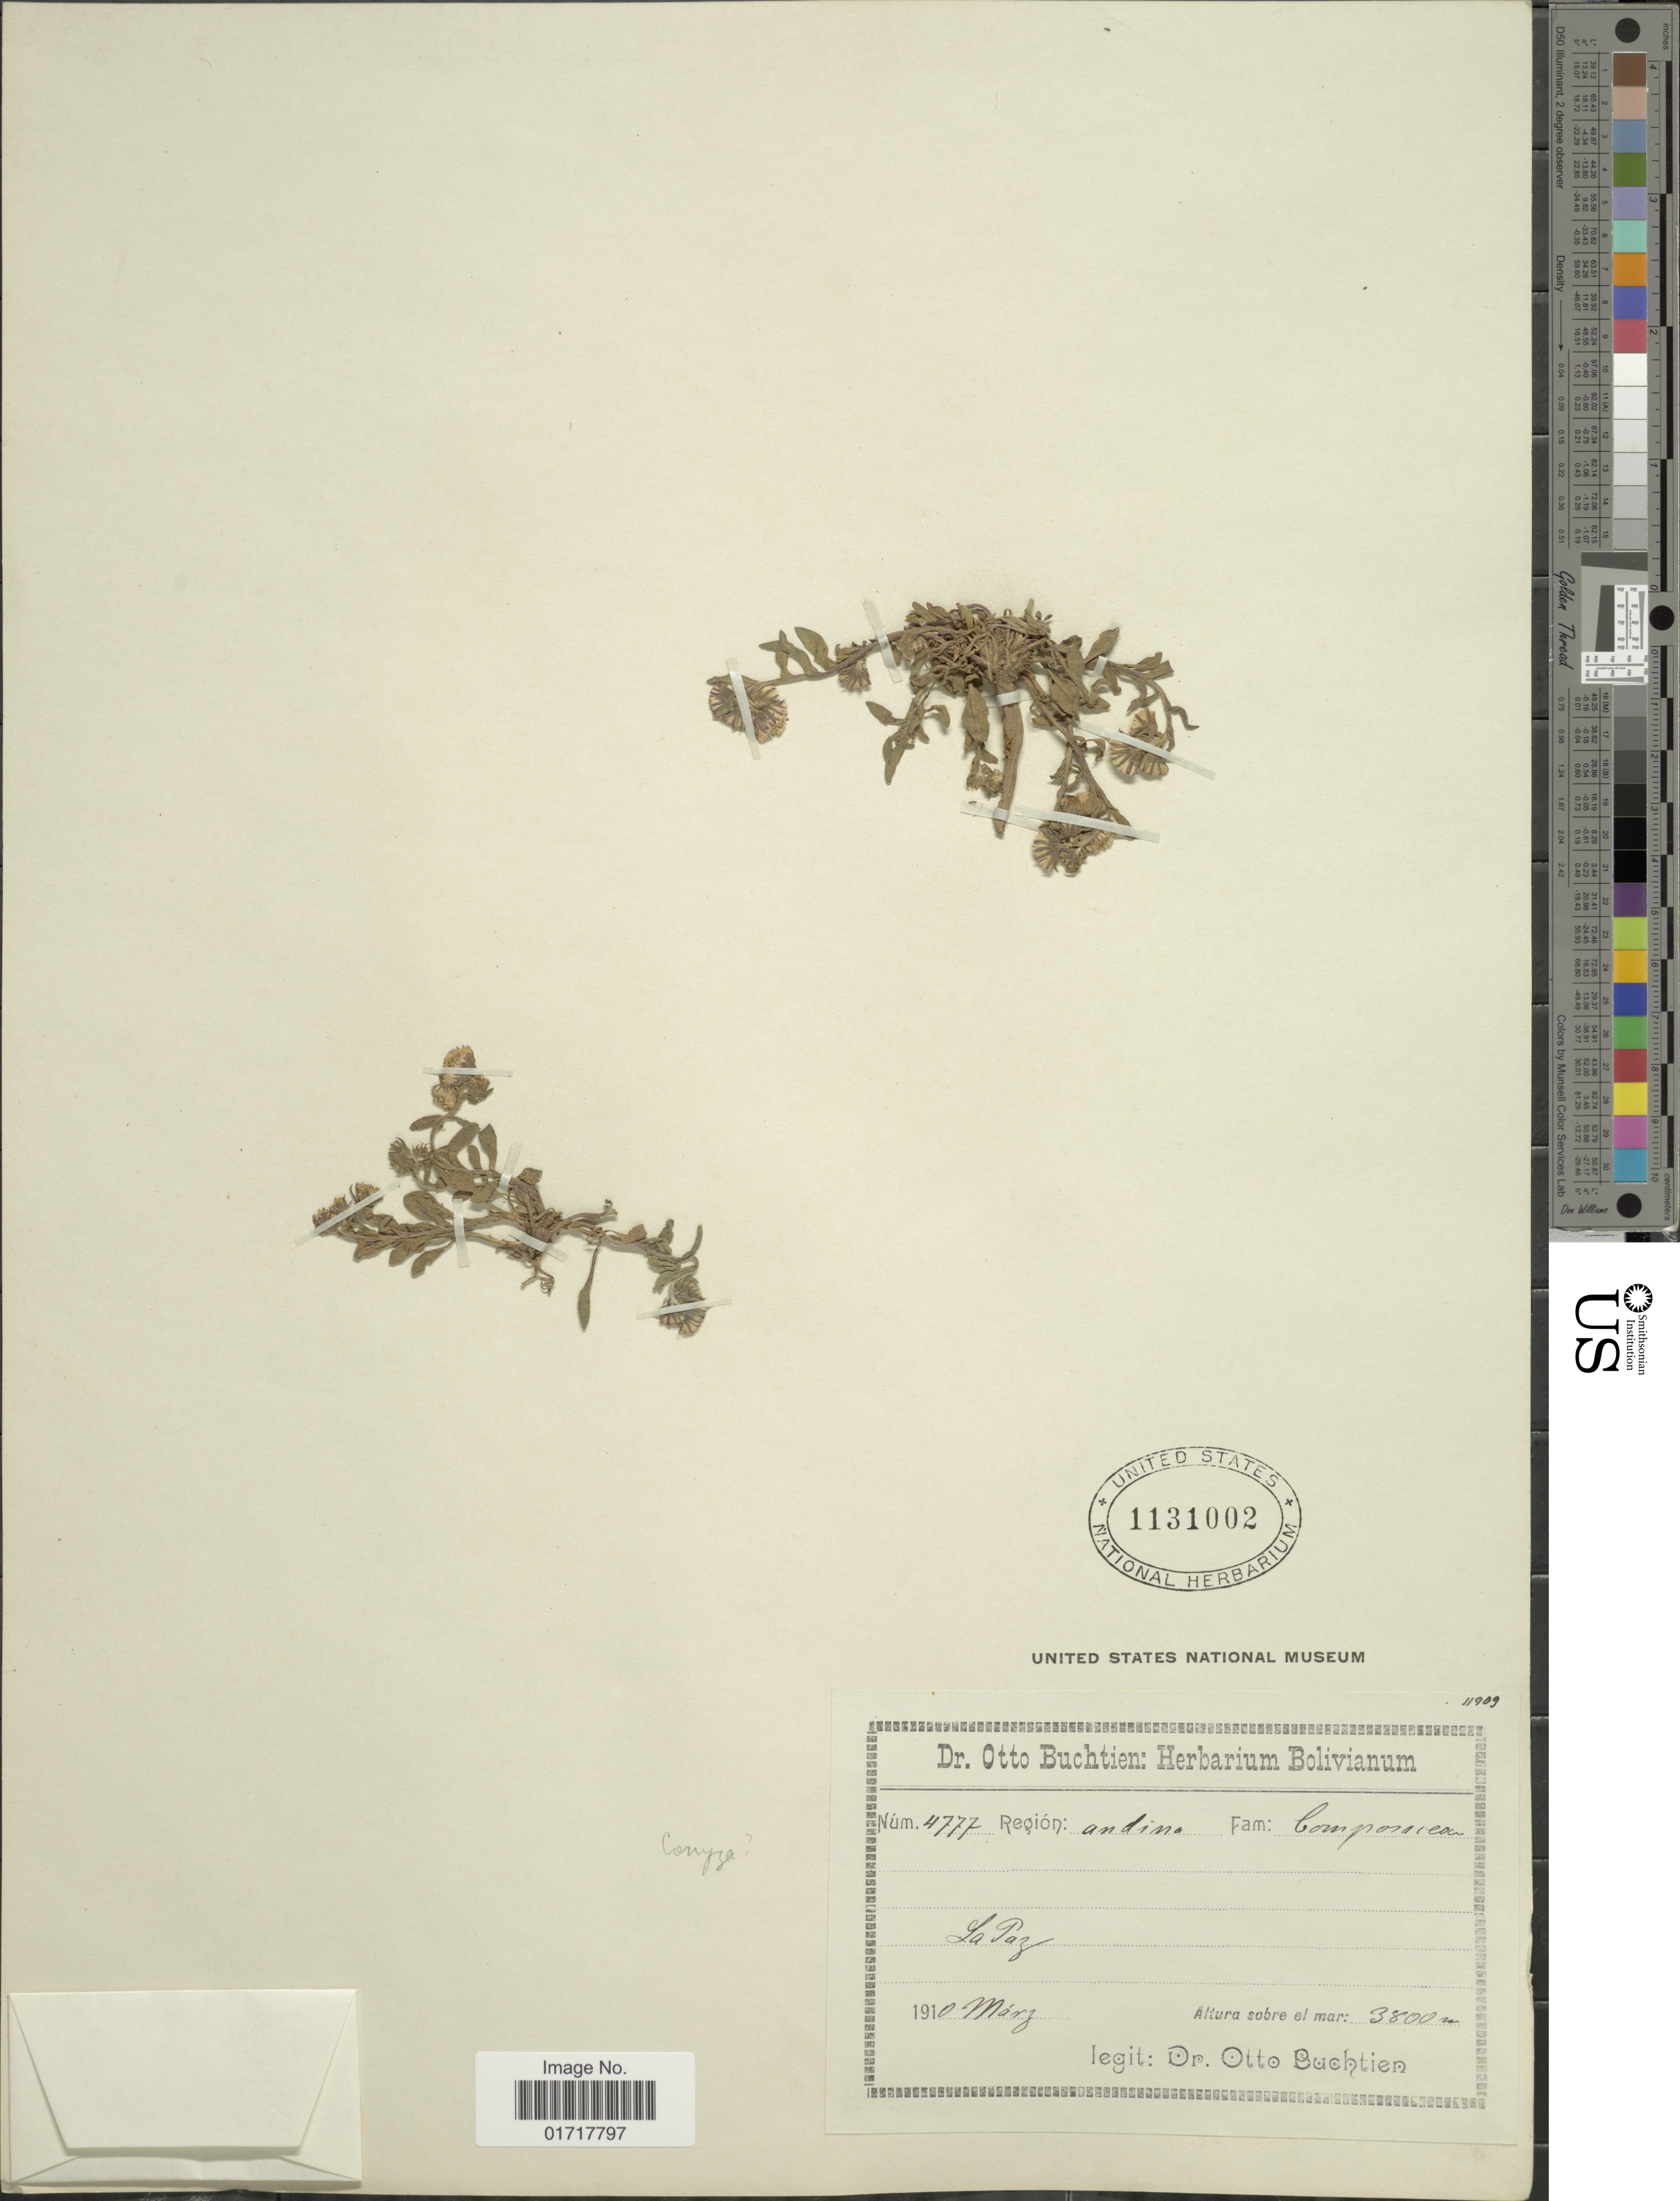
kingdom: Plantae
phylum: Tracheophyta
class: Magnoliopsida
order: Asterales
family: Asteraceae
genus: Conyza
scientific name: Conyza sp.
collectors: O. Buchtien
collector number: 4777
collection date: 1910-03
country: Bolivia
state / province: La Paz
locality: Region Andina. La Paz.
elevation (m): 3800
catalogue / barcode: US 1131002